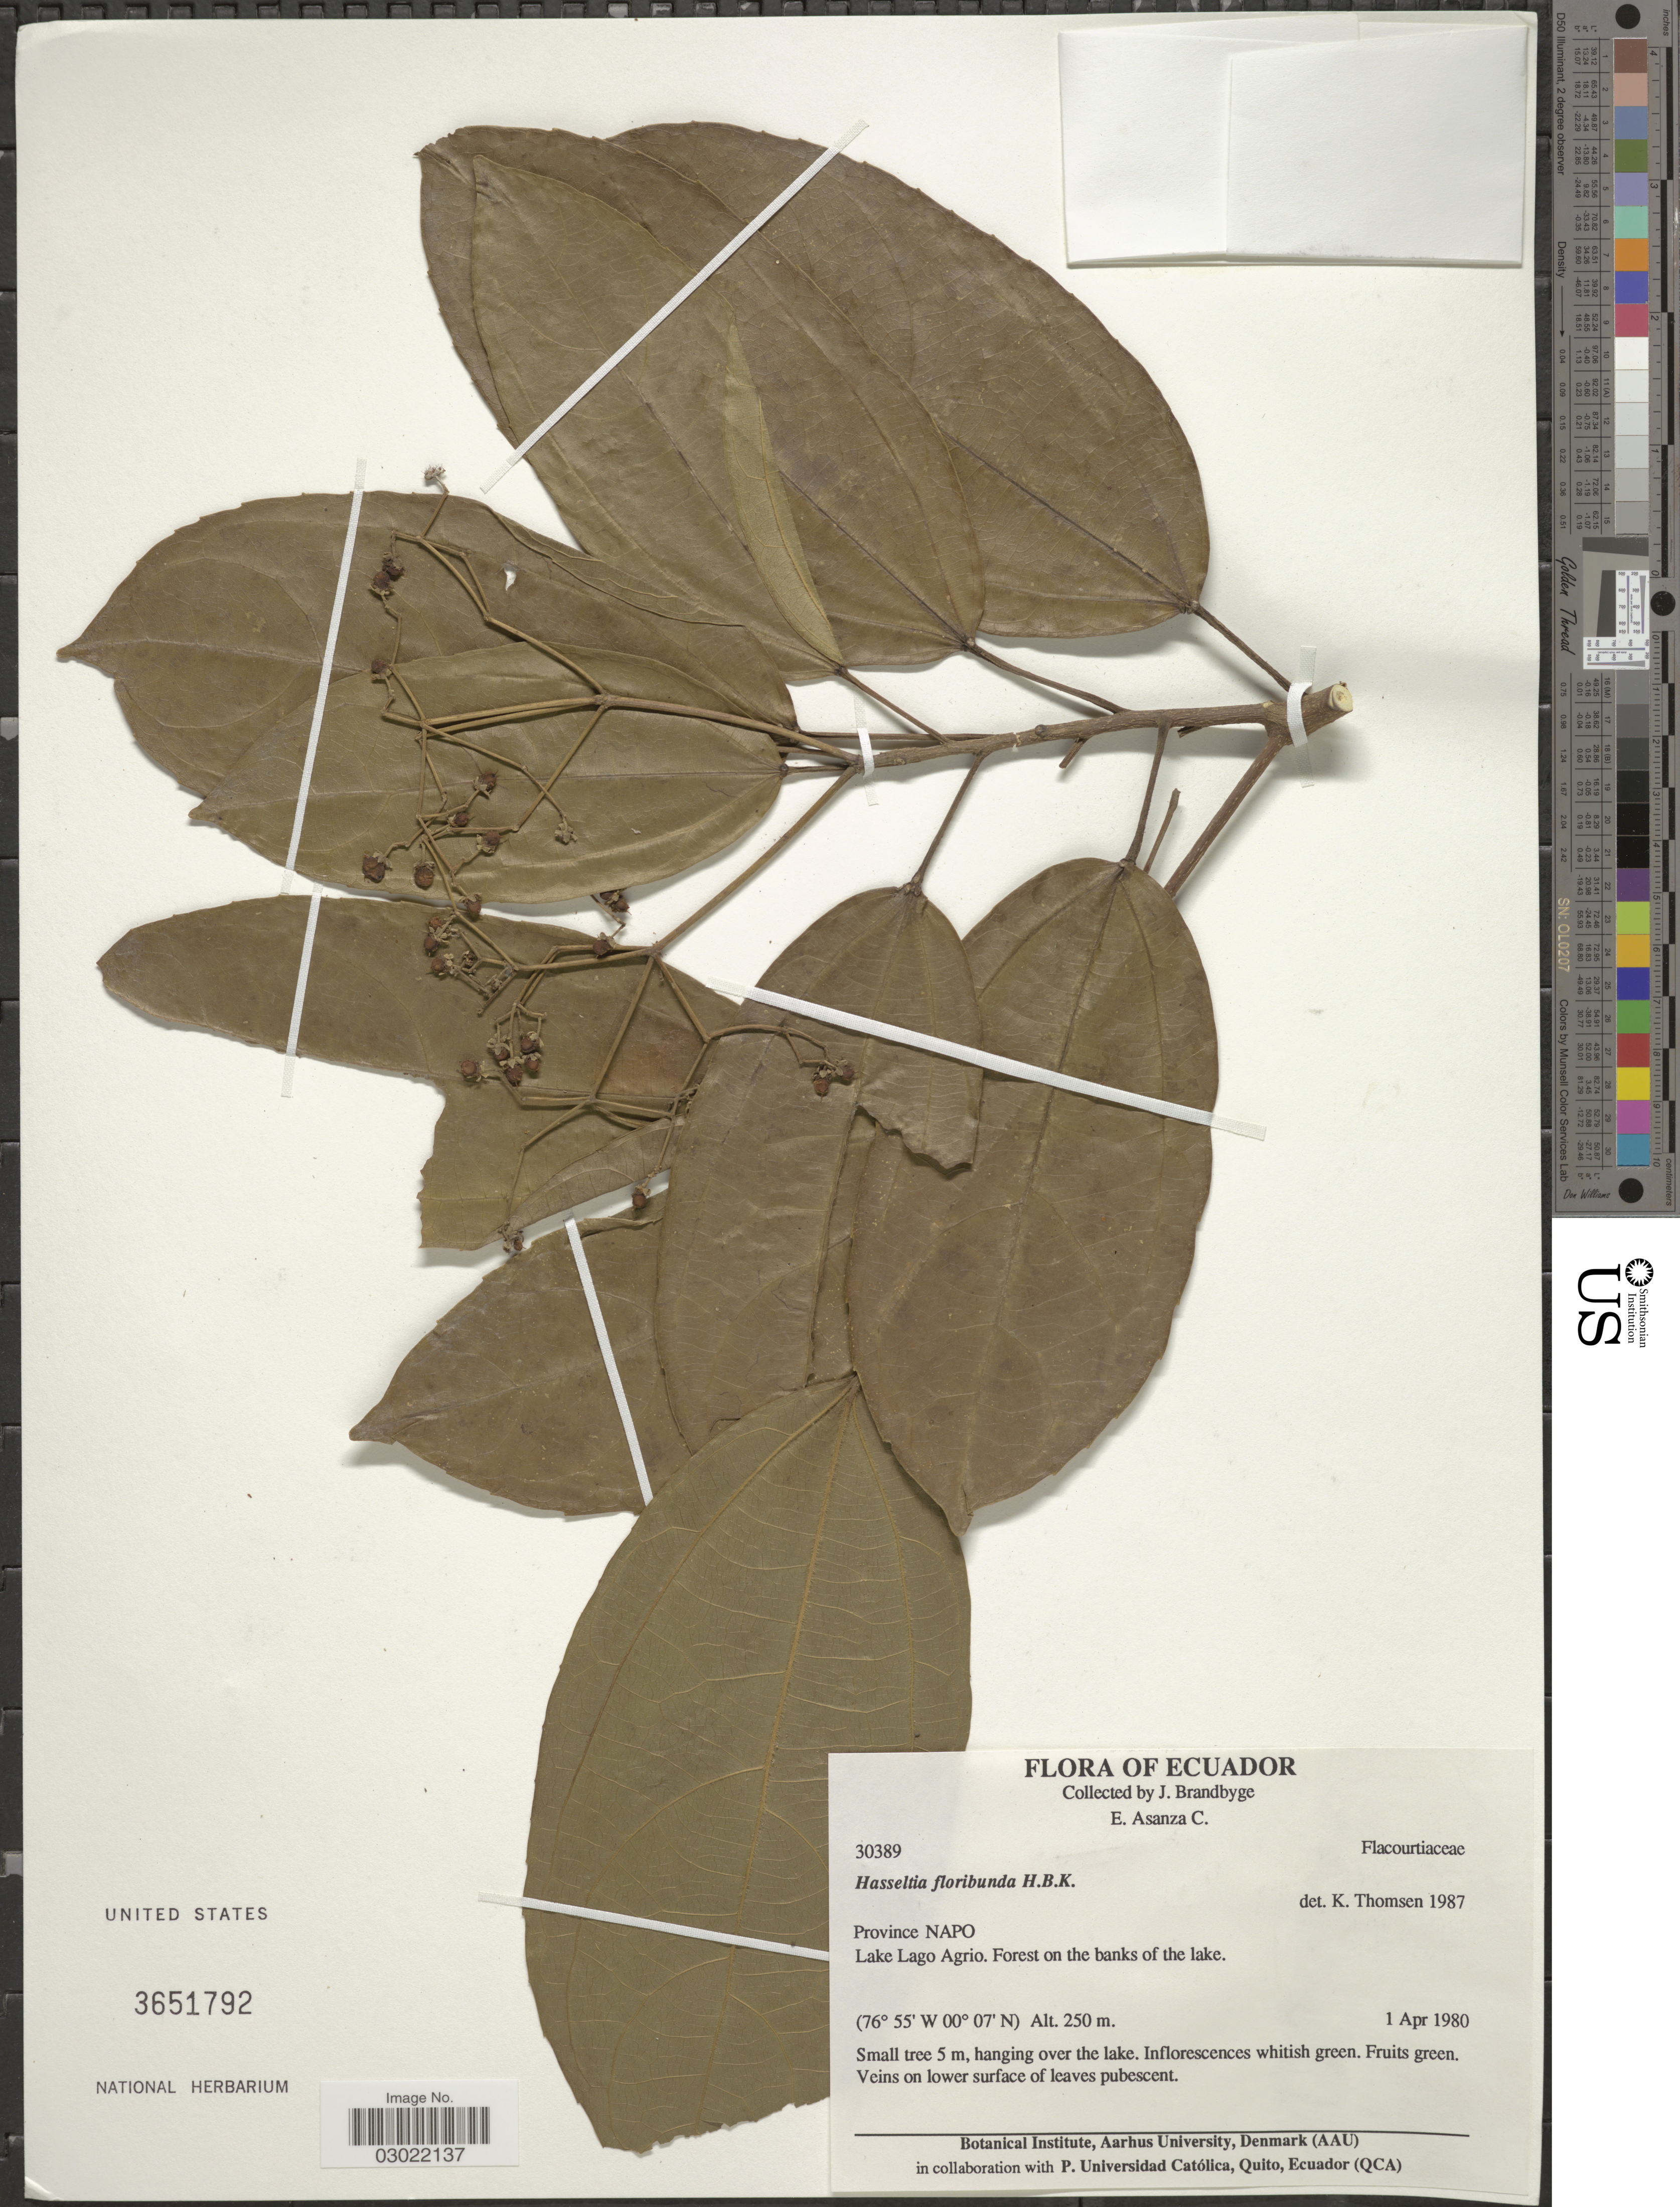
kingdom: Plantae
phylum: Tracheophyta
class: Magnoliopsida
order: Malpighiales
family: Salicaceae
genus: Hasseltia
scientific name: Hasseltia floribunda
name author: Kunth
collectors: J. Brandbyge & E. Asanza C.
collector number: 30389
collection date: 1980-04-01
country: Ecuador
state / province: Napo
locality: Lake Lago Agrio. Forest on the banks of the lake.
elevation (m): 250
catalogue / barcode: US 3651792